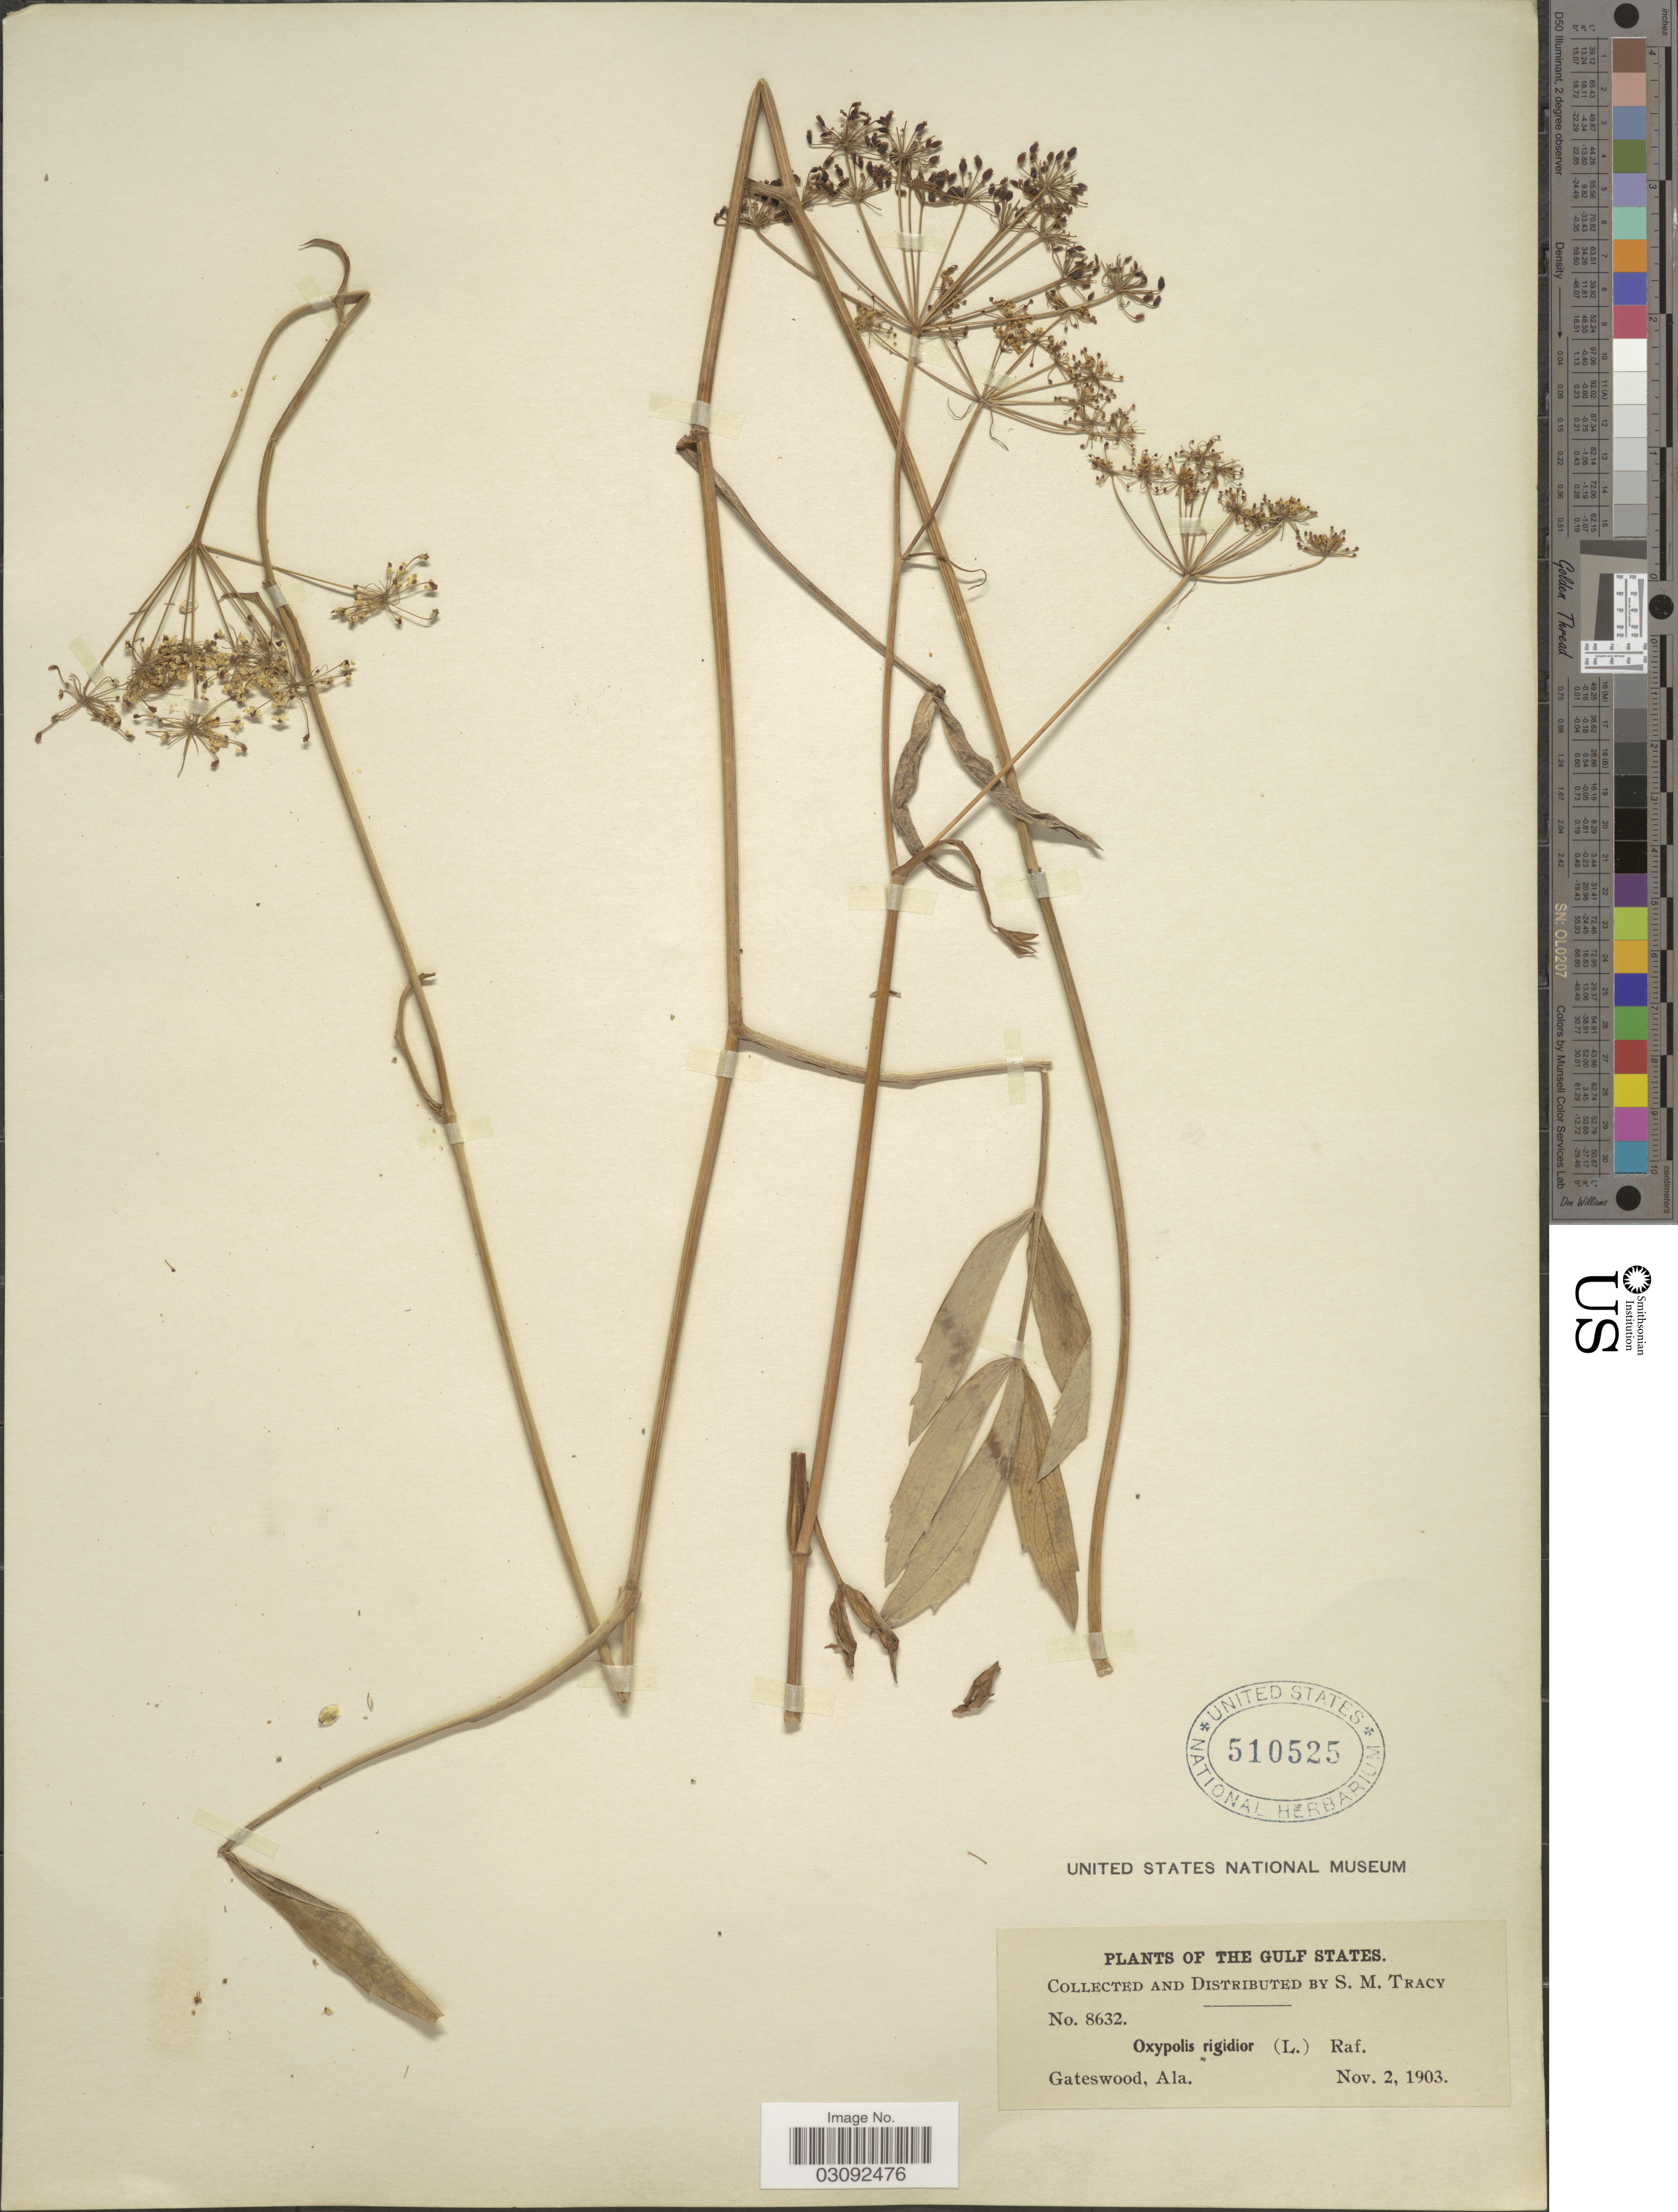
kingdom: Plantae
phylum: Tracheophyta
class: Magnoliopsida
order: Apiales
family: Apiaceae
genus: Oxypolis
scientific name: Oxypolis rigidior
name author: (L.) Raf.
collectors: S. M. Tracy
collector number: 8632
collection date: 1903-11-02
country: United States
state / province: Alabama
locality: Gulf States. Gateswood.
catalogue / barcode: US 510525